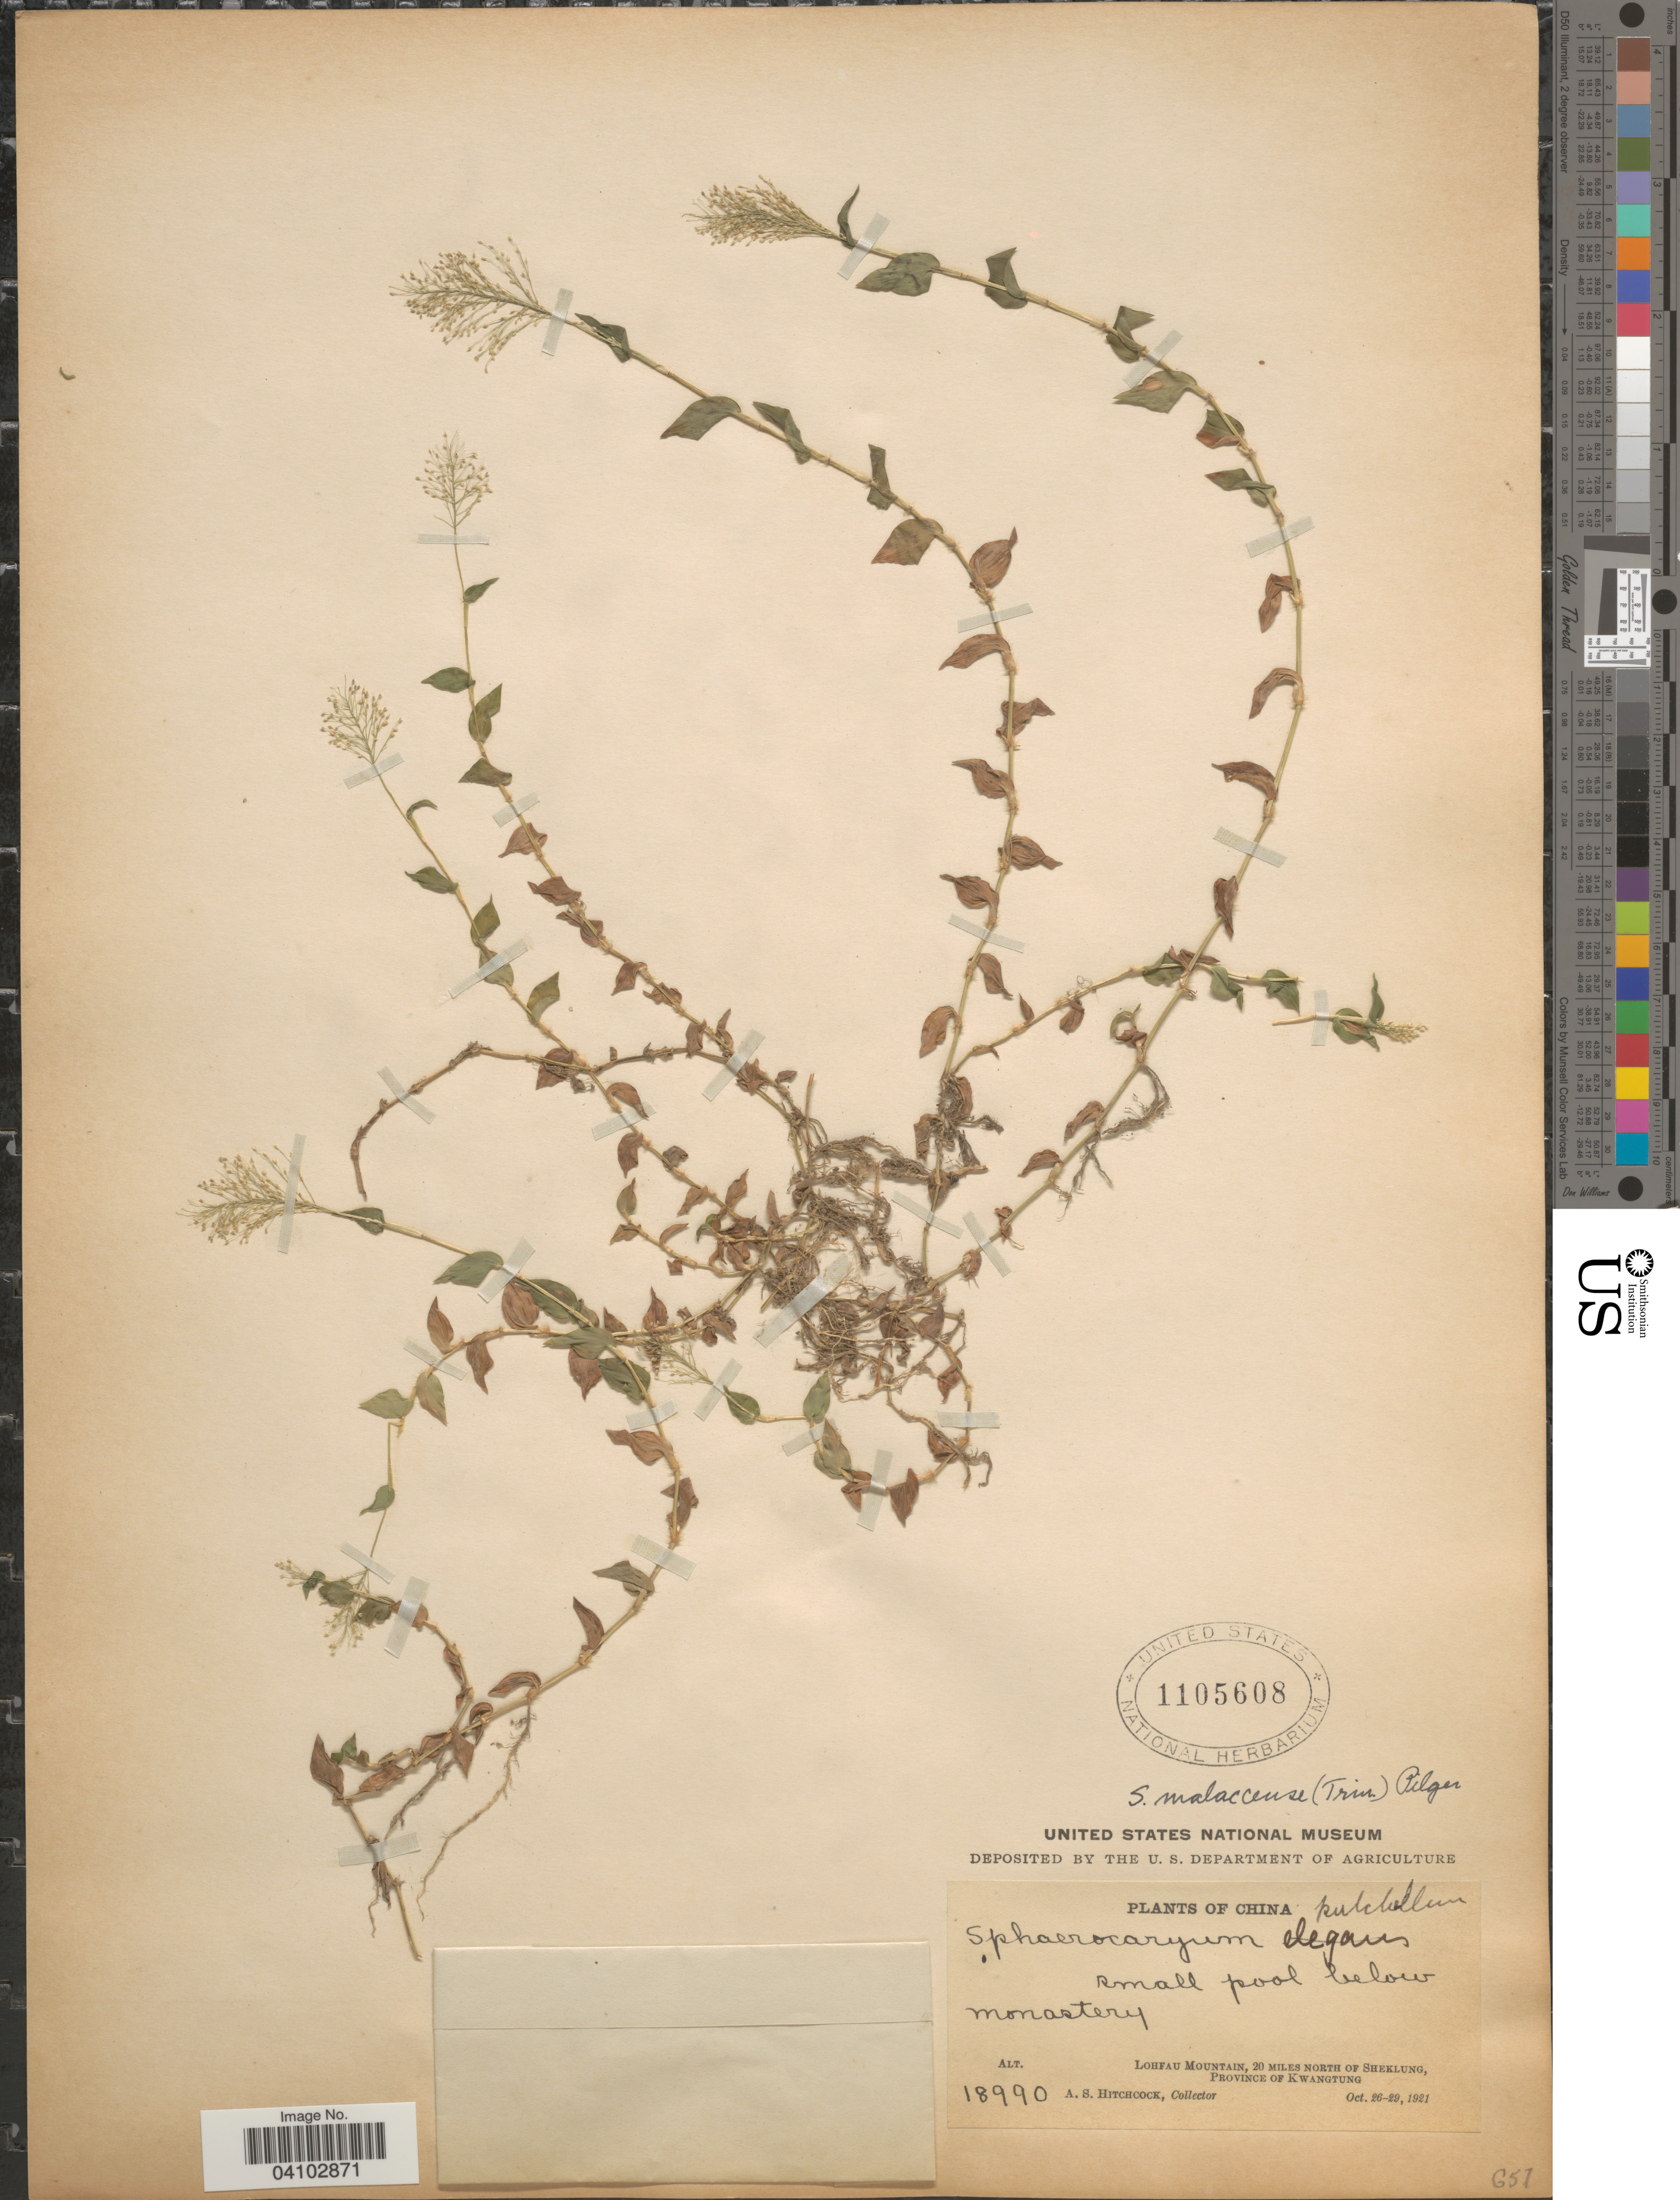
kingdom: Plantae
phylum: Tracheophyta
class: Liliopsida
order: Poales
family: Poaceae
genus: Sphaerocaryum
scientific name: Sphaerocaryum malaccense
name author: (Trin.) Pilg.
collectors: A. S. Hitchcock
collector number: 18990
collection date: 1921-10-26/1921-10-29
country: China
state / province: Guangdong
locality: Lohfau Mountain, 20 miles North of Sheklung, Province of Kwangtung.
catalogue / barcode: US 1105608